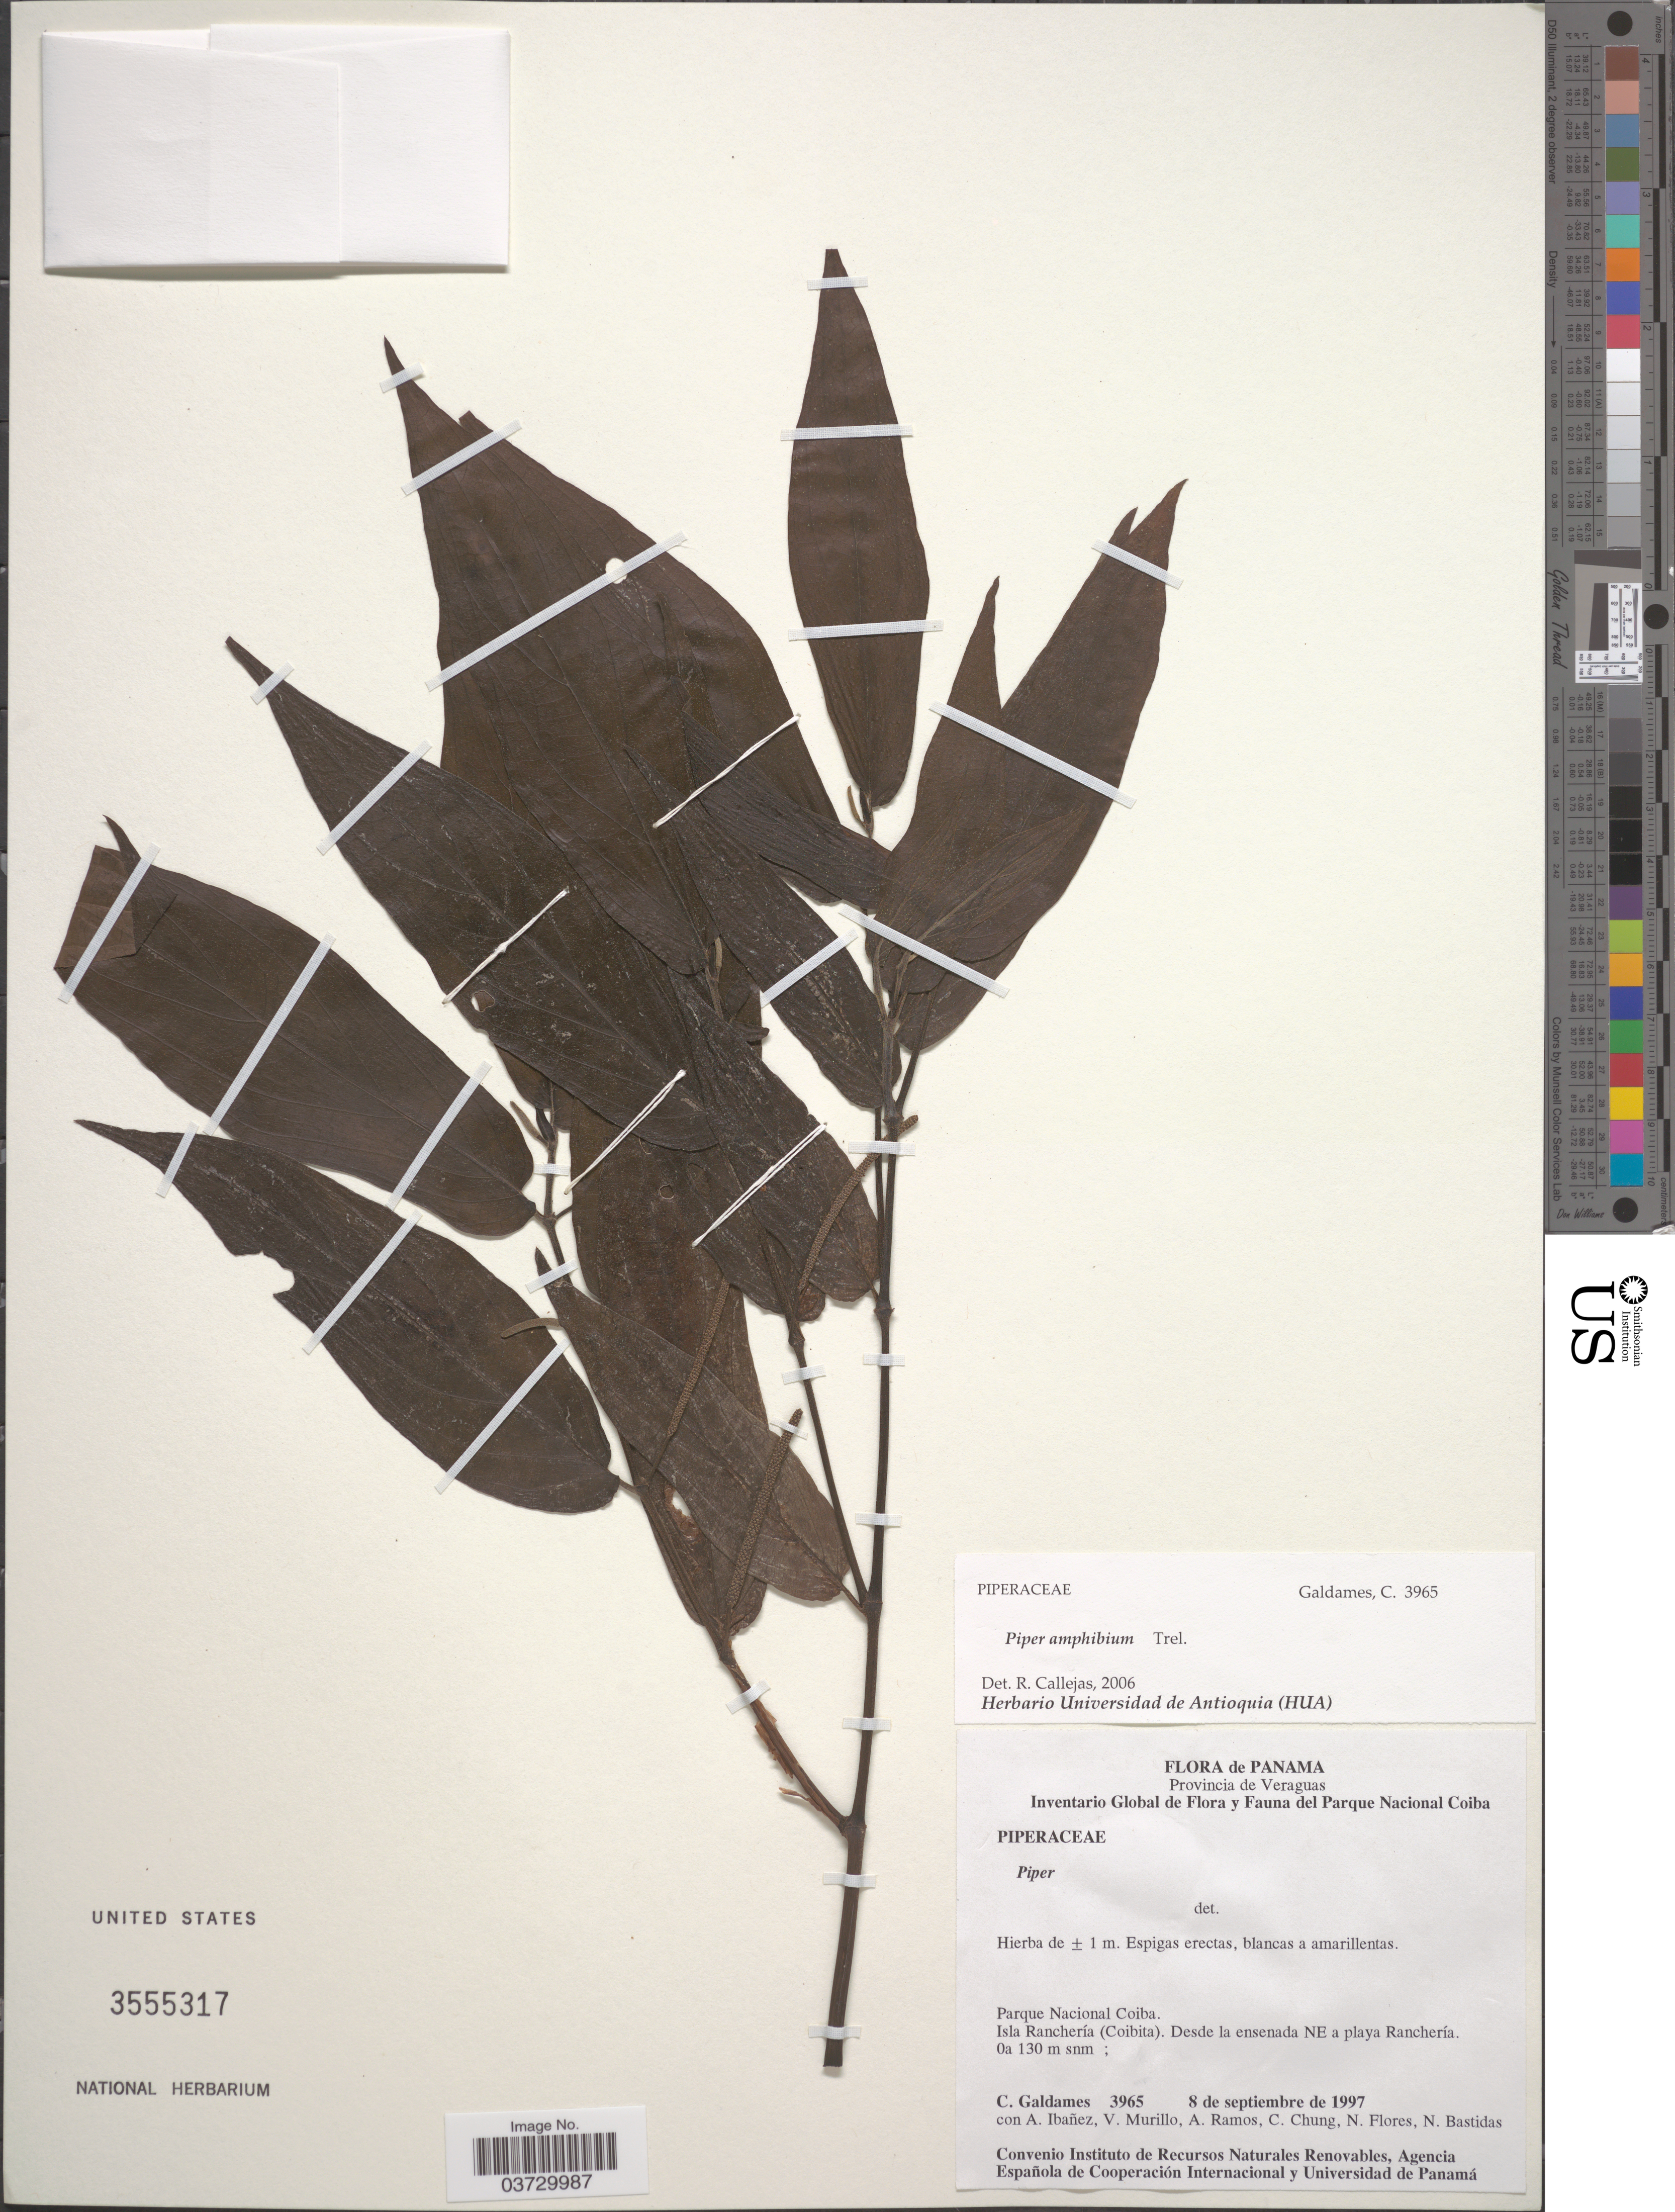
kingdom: Plantae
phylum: Tracheophyta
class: Magnoliopsida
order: Piperales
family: Piperaceae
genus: Piper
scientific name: Piper amphibium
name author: Trel. in Woodson & Schery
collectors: C. Galdames, A. Ibáñez, V. Murillo, A. Ramos & et al.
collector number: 3965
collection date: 1997-09-08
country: Panama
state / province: Veraguas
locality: Parque Nacional Coiba. Isla Ranchería (Coibita). Desde la ensenada NE a playa Ranchería.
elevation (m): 0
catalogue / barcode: US 3555317